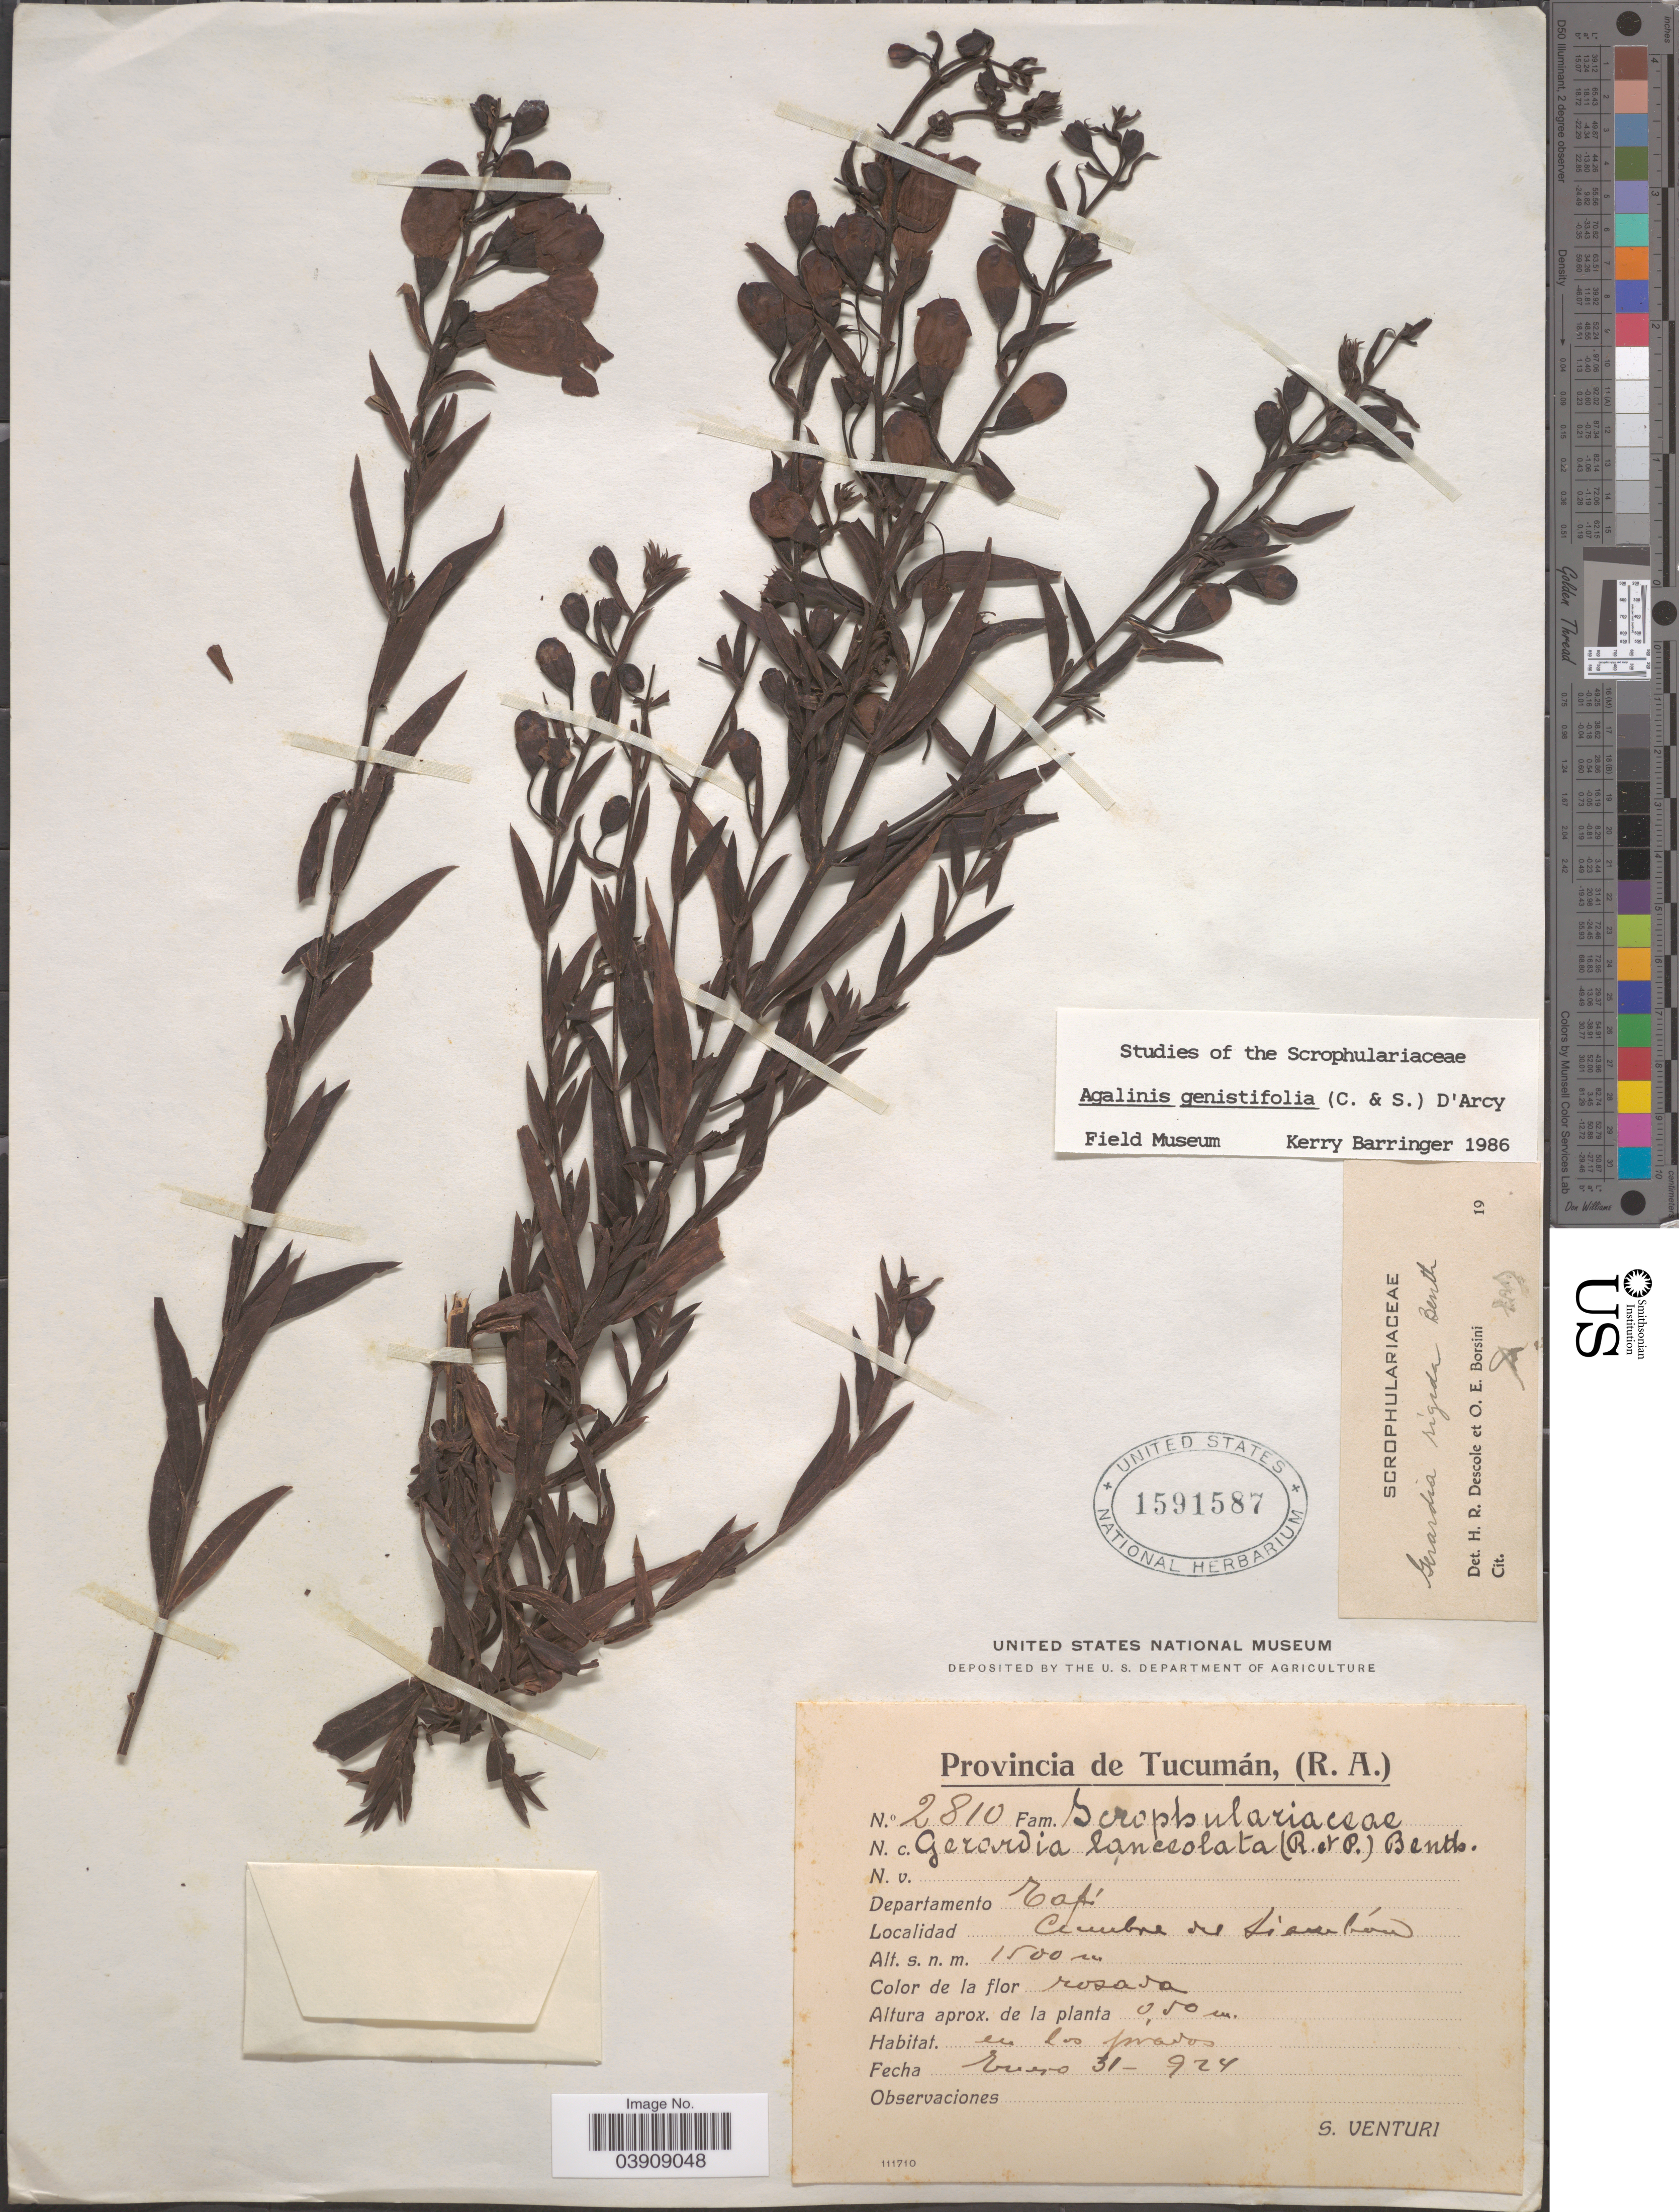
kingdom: Plantae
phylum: Tracheophyta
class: Magnoliopsida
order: Lamiales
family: Orobanchaceae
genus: Agalinis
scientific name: Agalinis genistifolia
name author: (Cham. & Schltdl.) D'Arcy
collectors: S. Venturi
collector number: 2810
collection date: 1924-01-31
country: Argentina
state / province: Tucuman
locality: Departamento Tafí. Ciumbre del Siambon.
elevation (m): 1500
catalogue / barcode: US 1591587